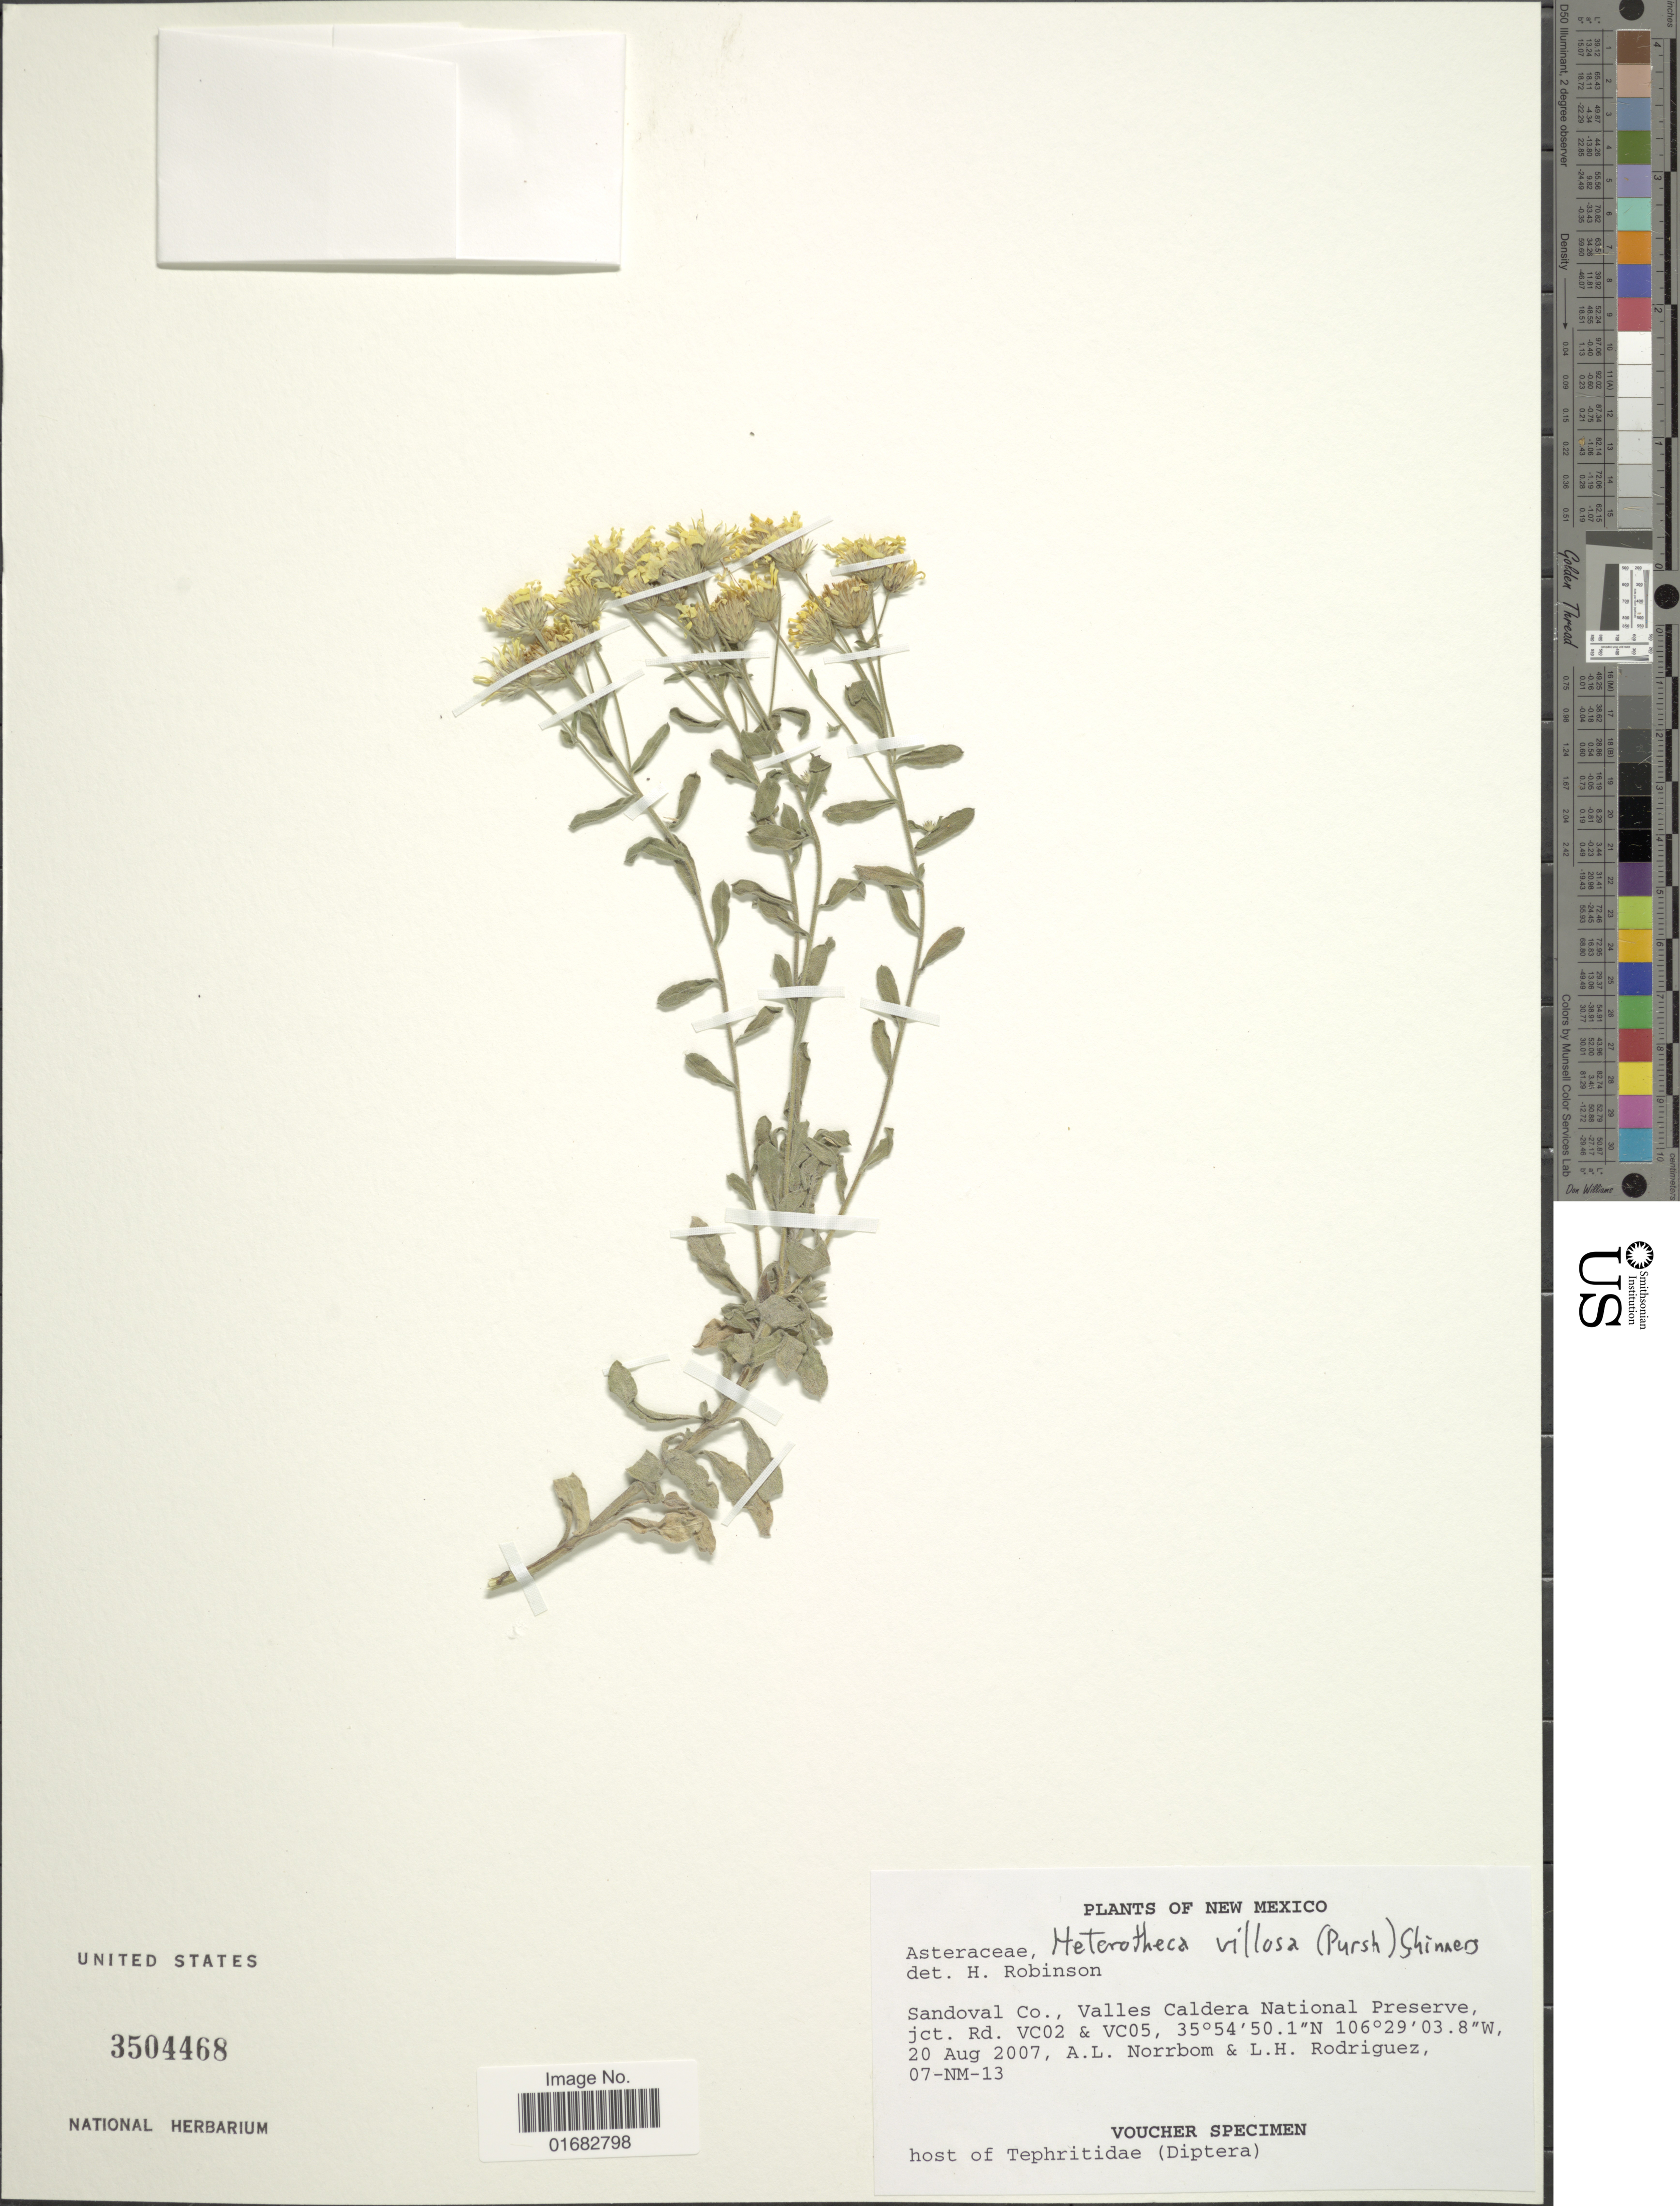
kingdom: Plantae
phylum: Tracheophyta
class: Magnoliopsida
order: Asterales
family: Asteraceae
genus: Heterotheca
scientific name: Heterotheca villosa var. foliosa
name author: (Nutt.) V.L. Harms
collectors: A. L. Norrbom & L. Rodriguez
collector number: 07-NM-13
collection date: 2007-08-20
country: United States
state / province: New Mexico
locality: Sandoval Co., Valley Caldera National Preserve, jct. Rd. VC02 & VC05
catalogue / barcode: US 3504468